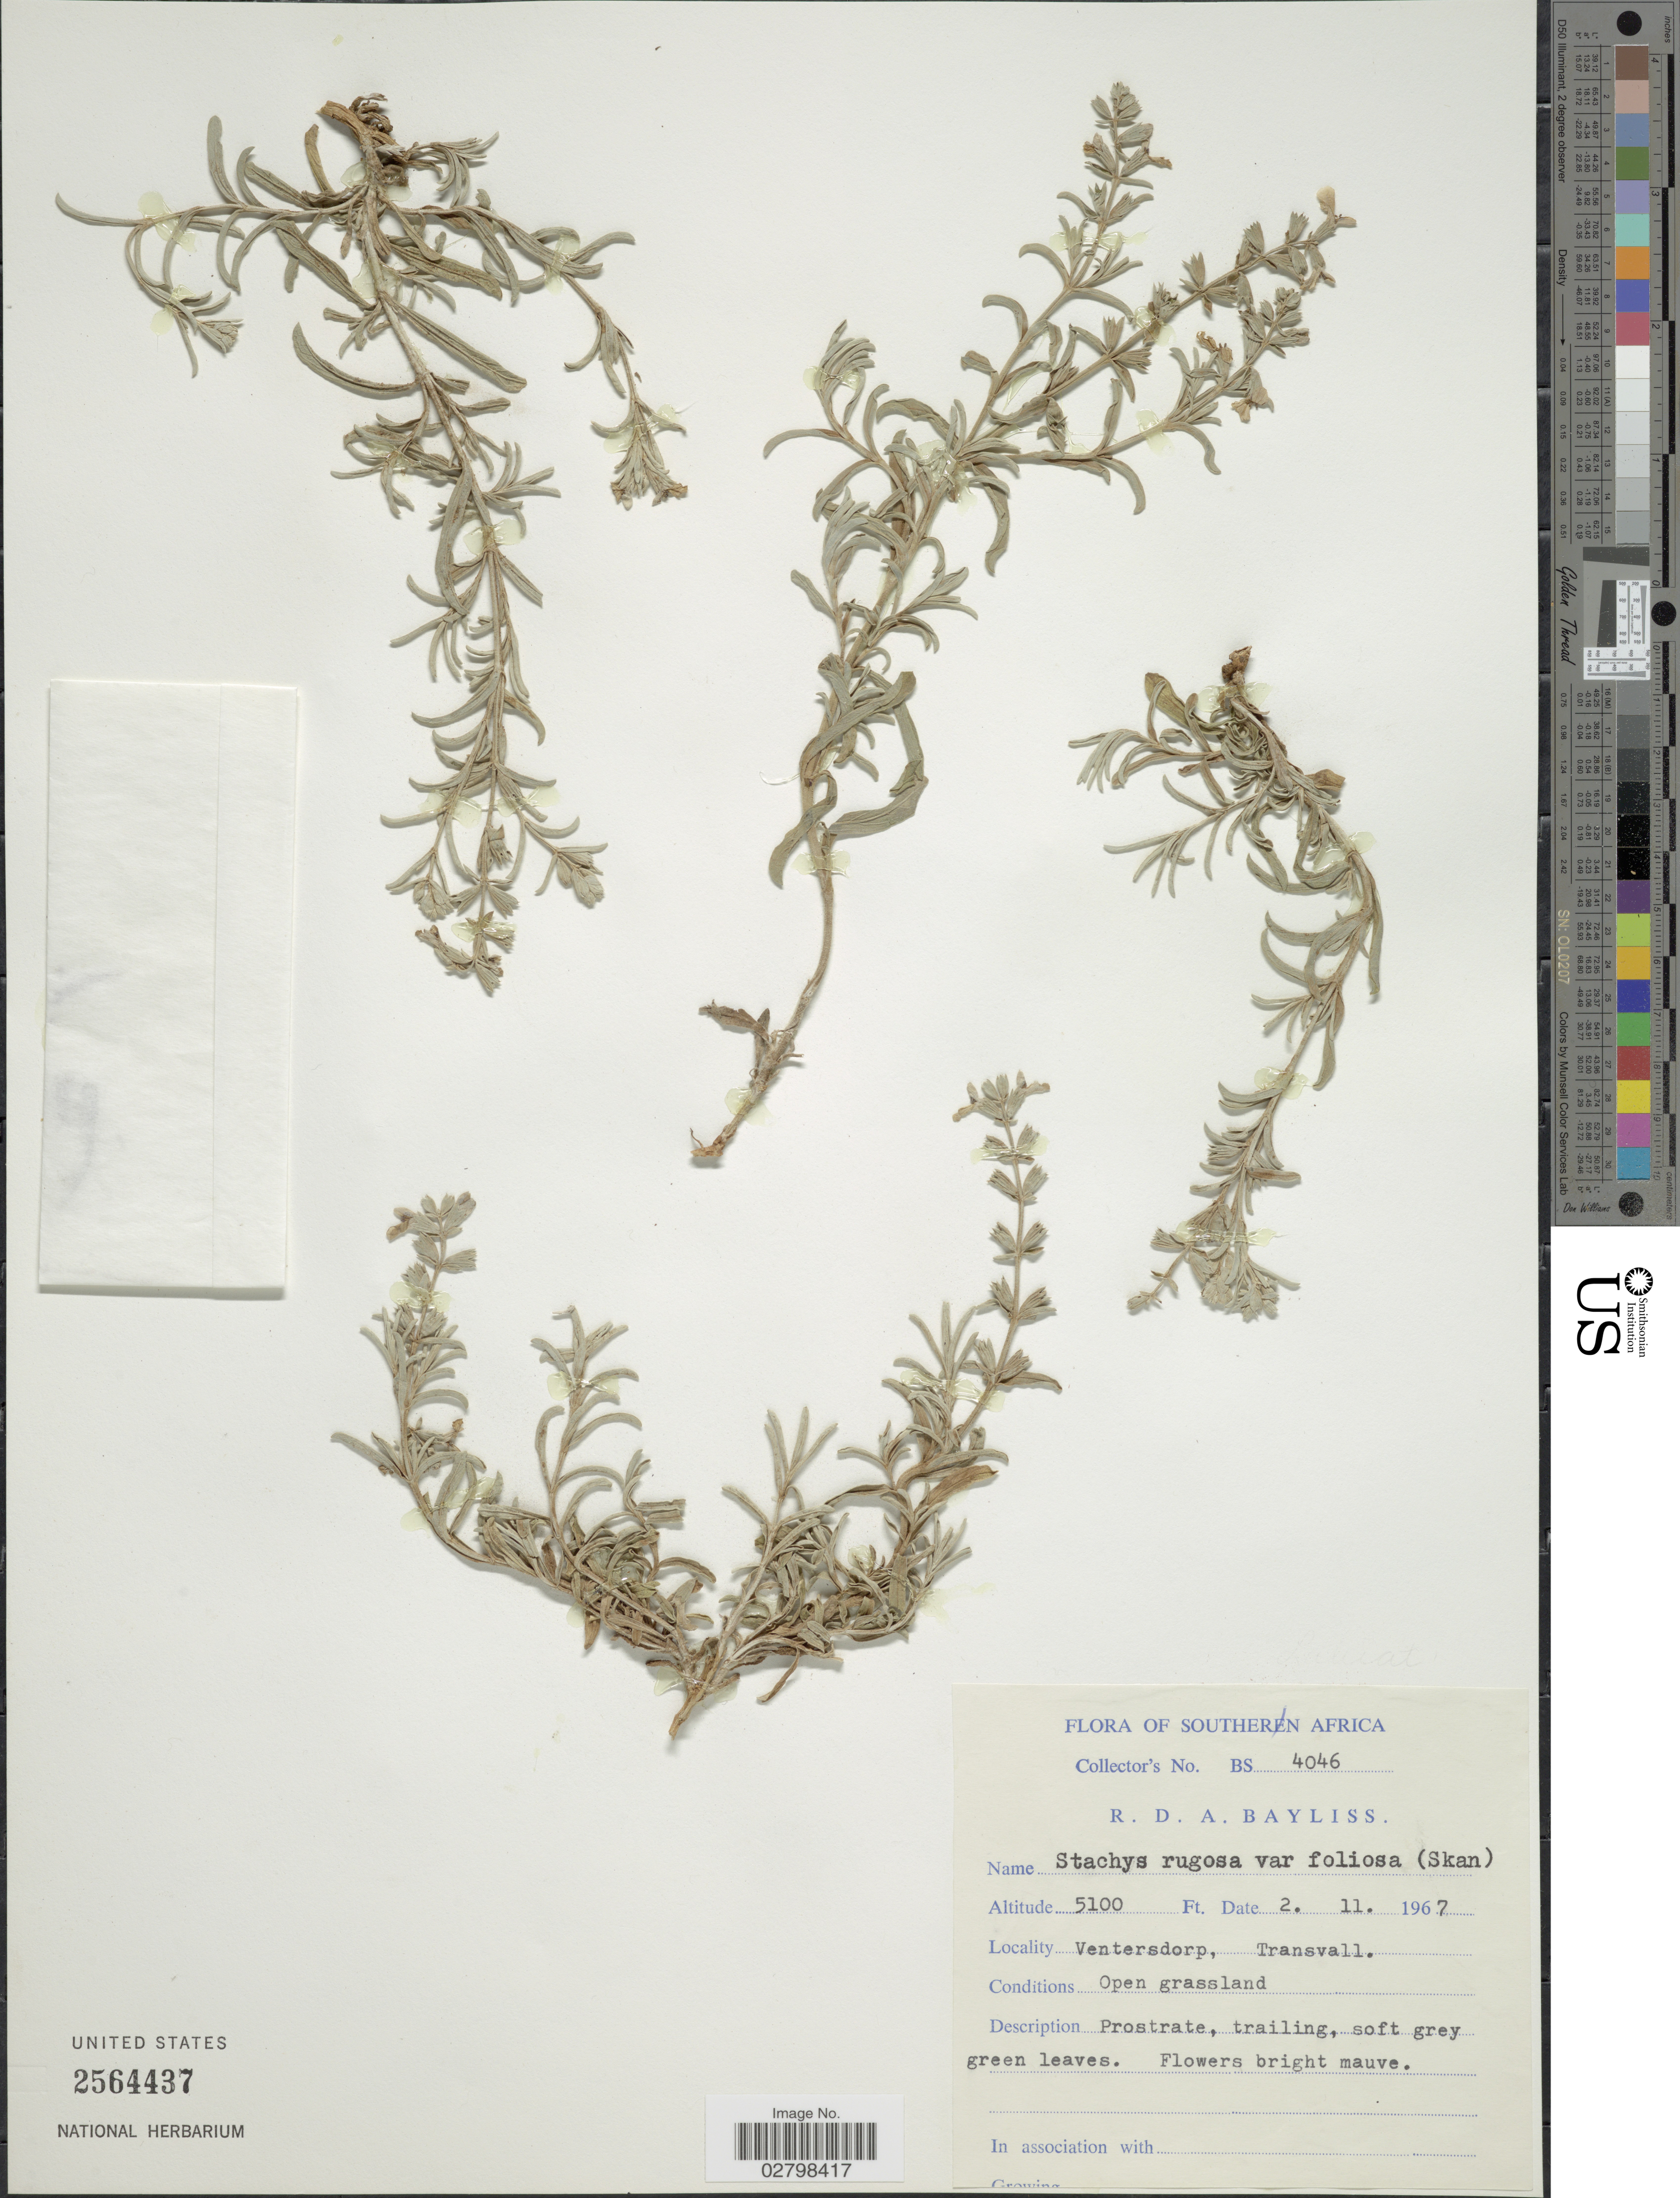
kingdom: Plantae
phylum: Tracheophyta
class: Magnoliopsida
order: Lamiales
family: Lamiaceae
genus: Stachys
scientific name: Stachys rugosa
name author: Aiton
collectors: R. Bayliss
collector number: BS4046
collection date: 1967-11-02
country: South Africa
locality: Southern Africa. Ventersdorp, Transvall.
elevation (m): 1554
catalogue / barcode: US 2564437